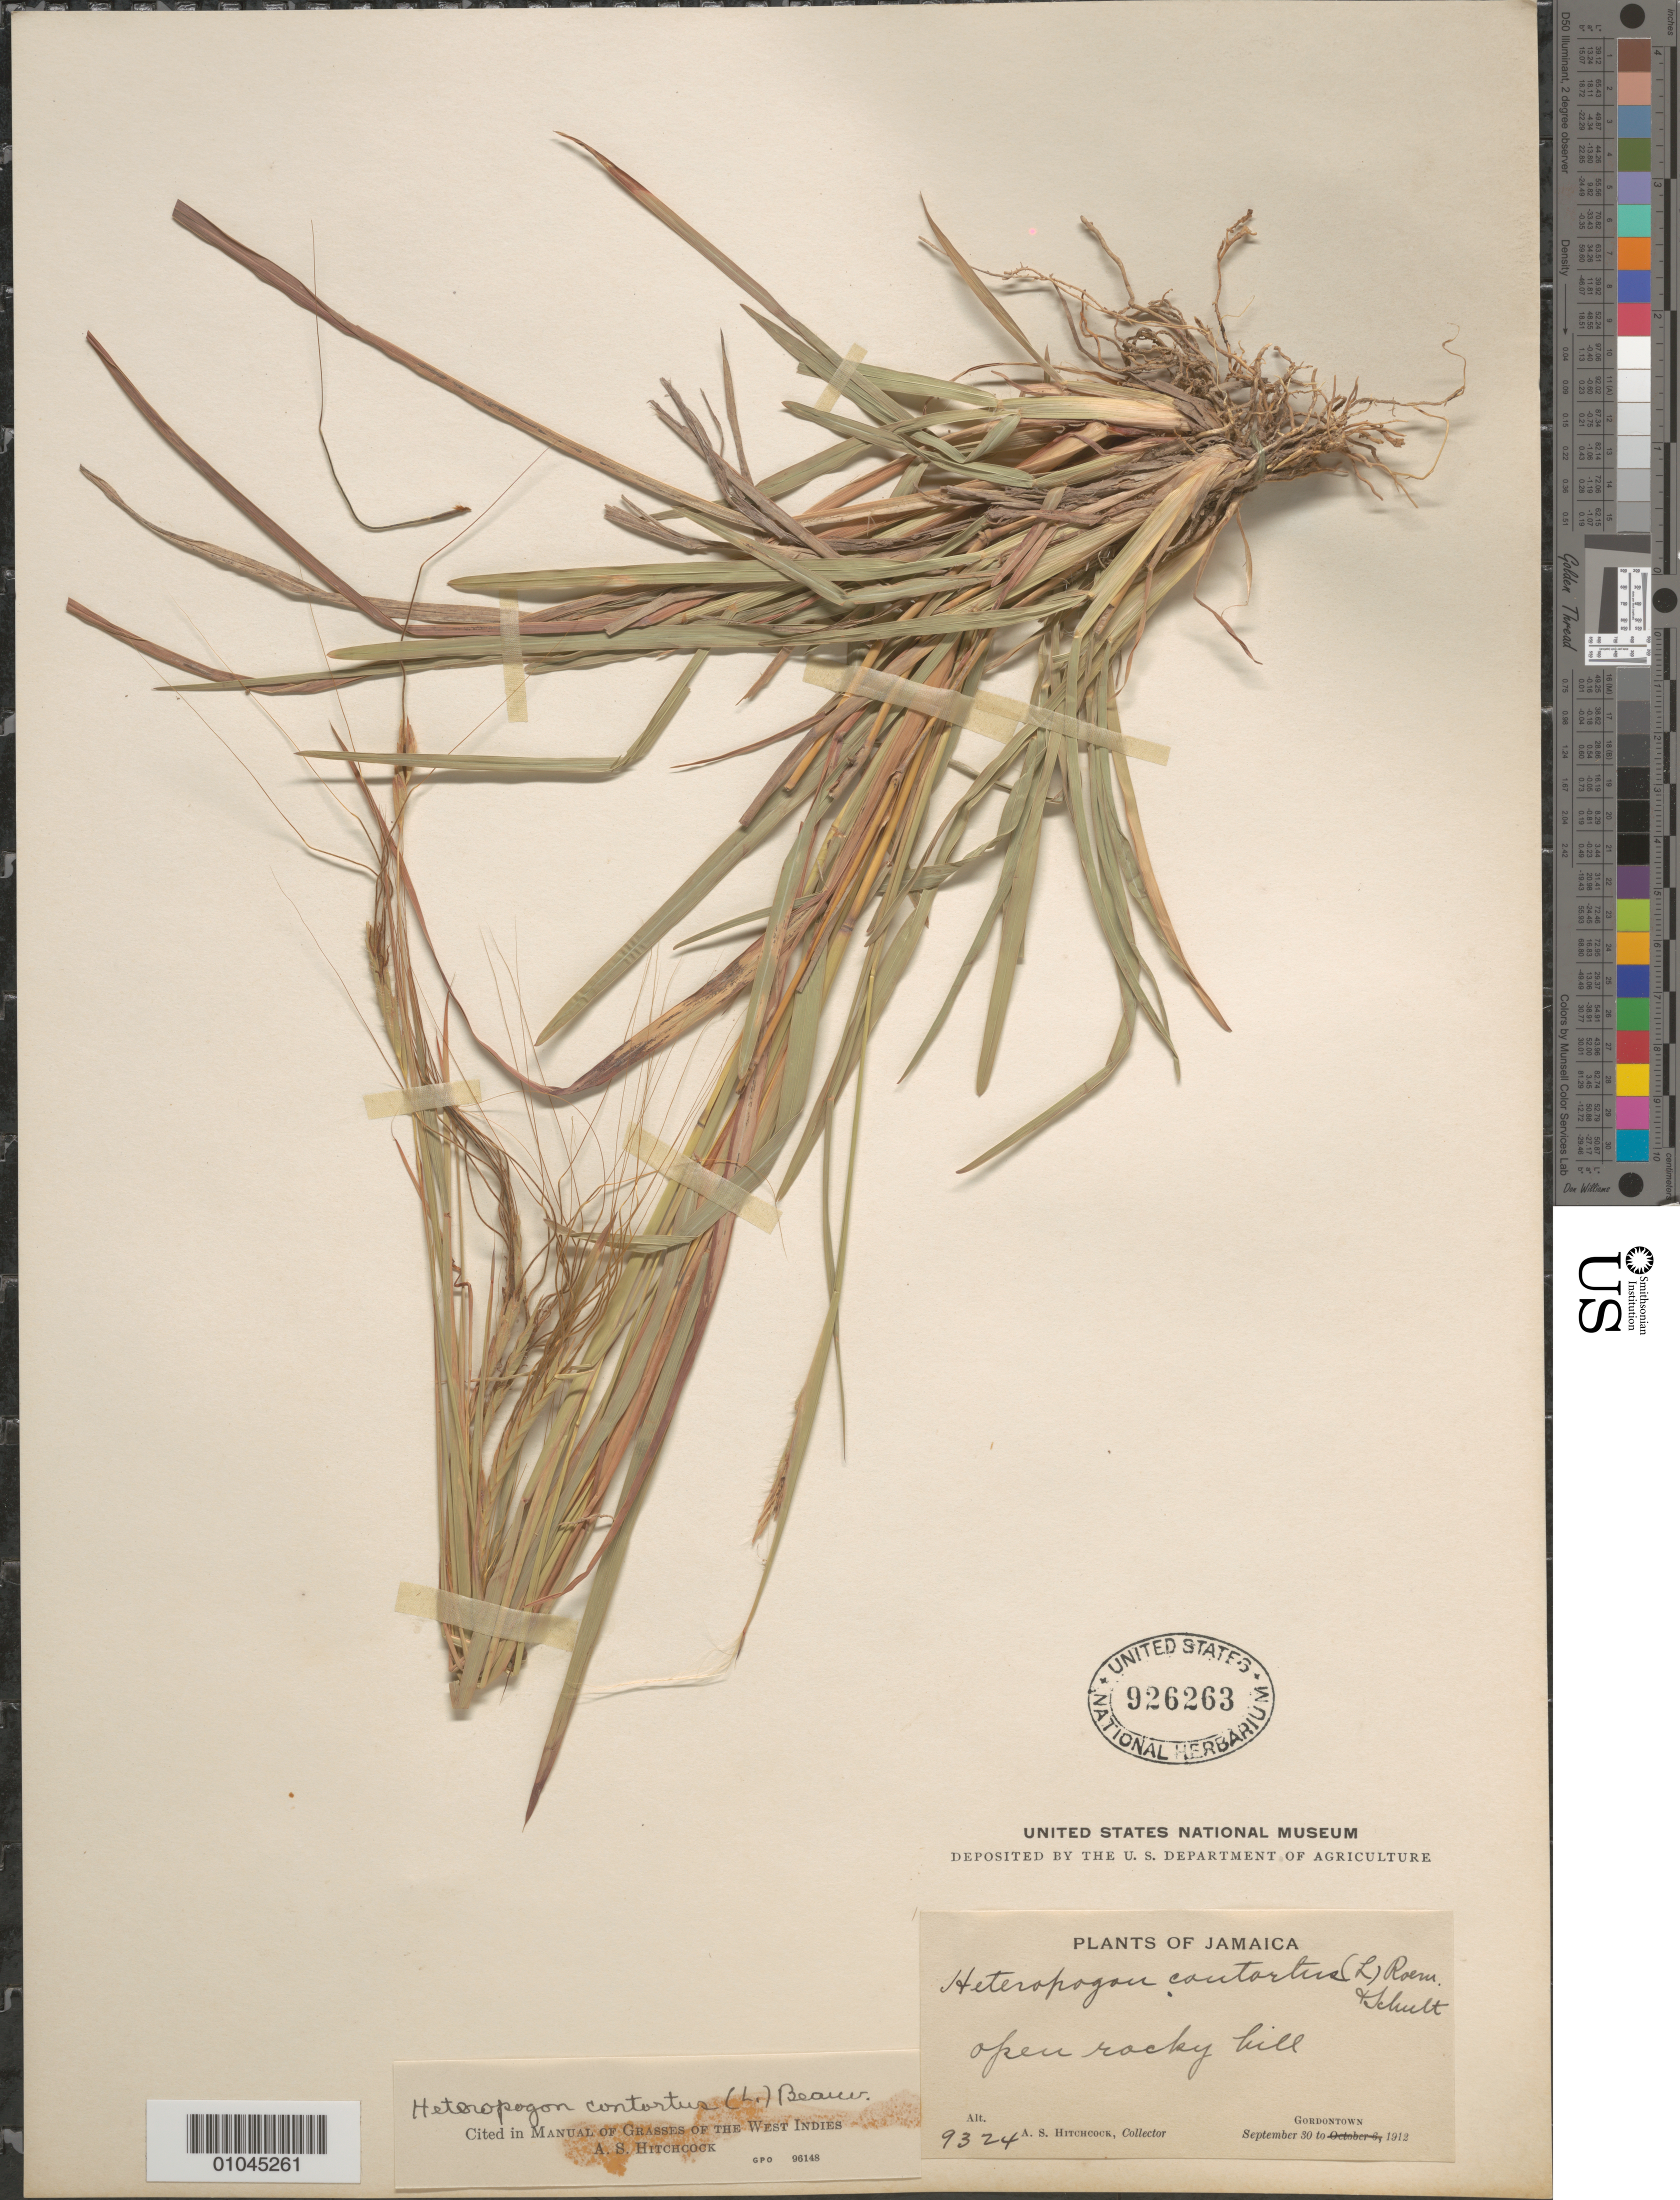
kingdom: Plantae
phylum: Tracheophyta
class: Liliopsida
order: Poales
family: Poaceae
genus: Heteropogon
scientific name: Heteropogon contortus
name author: (L.) P. Beauv. ex Roem. & Schult.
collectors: A. S. Hitchcock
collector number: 9324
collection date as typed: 30 Sep 1912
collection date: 1912-09-30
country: Jamaica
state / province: Saint Andrew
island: Jamaica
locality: Gordontown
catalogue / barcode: US 926263